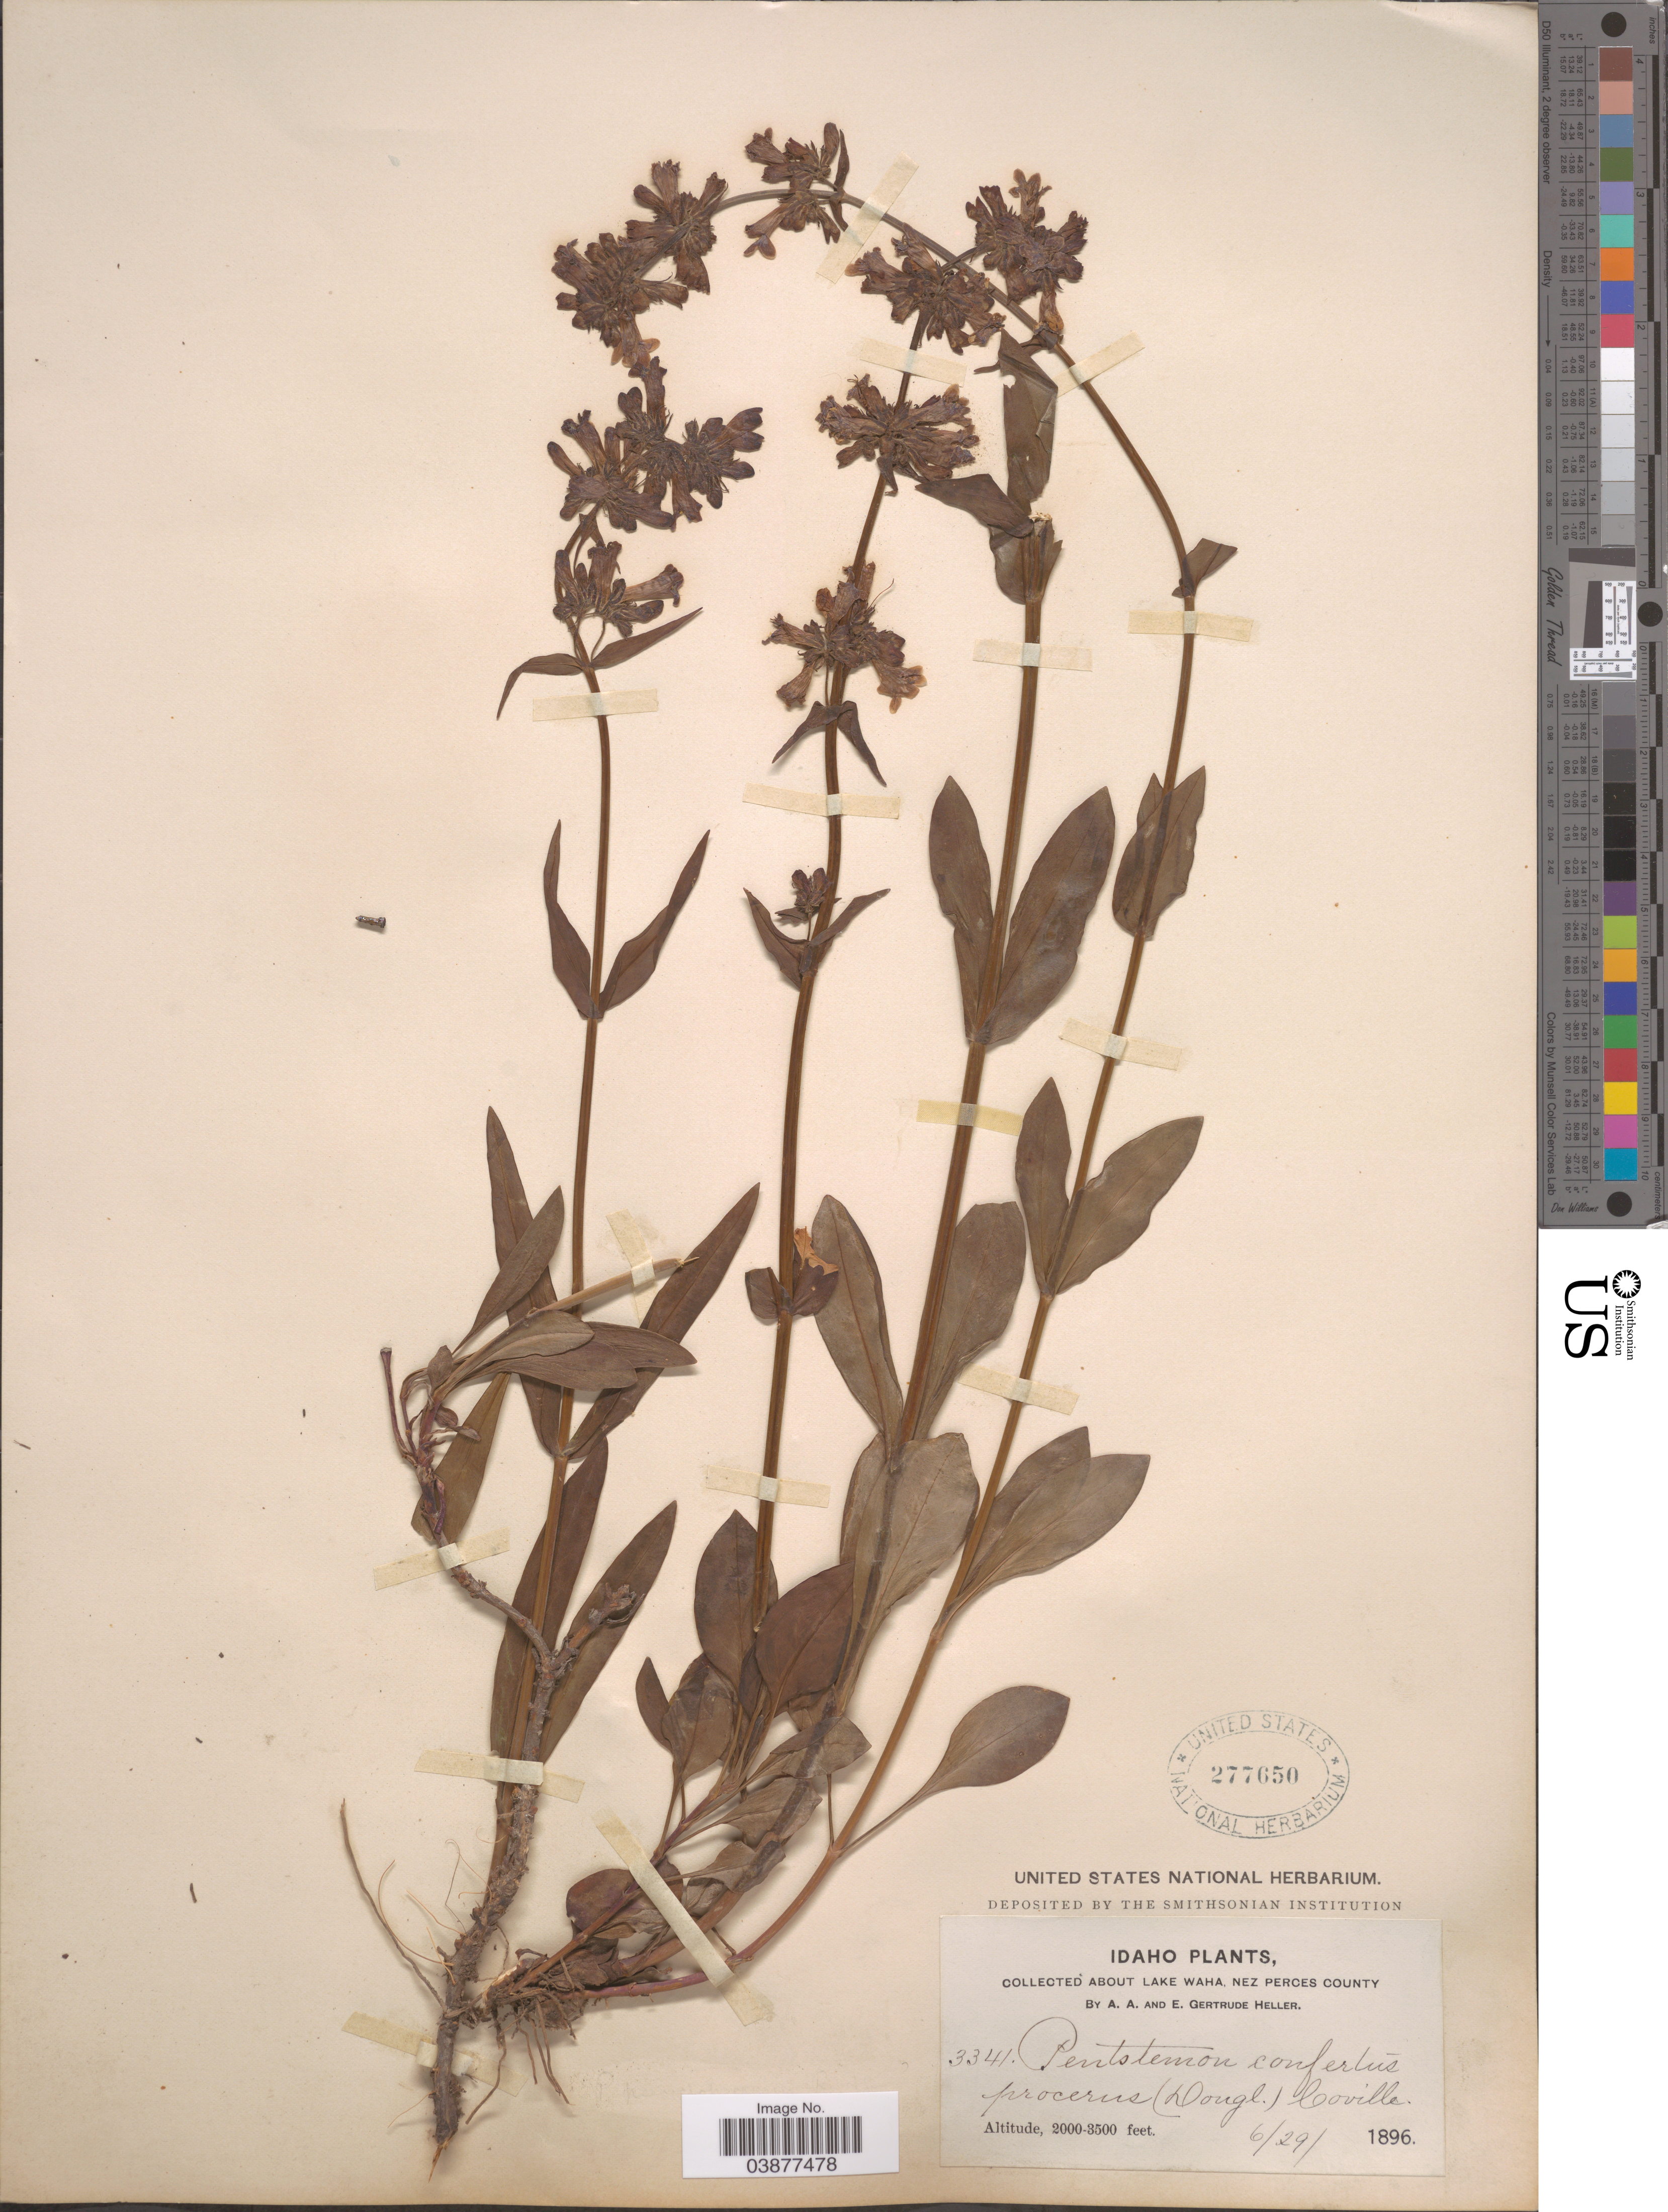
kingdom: Plantae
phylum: Tracheophyta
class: Magnoliopsida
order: Lamiales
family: Plantaginaceae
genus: Penstemon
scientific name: Penstemon pseudoprocerus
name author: Rydb.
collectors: A. A. Heller & E. G. Heller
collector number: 3341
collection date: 1896-06-29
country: United States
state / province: Idaho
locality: About Lake Waha, Nez Perces County.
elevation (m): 610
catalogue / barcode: US 277650